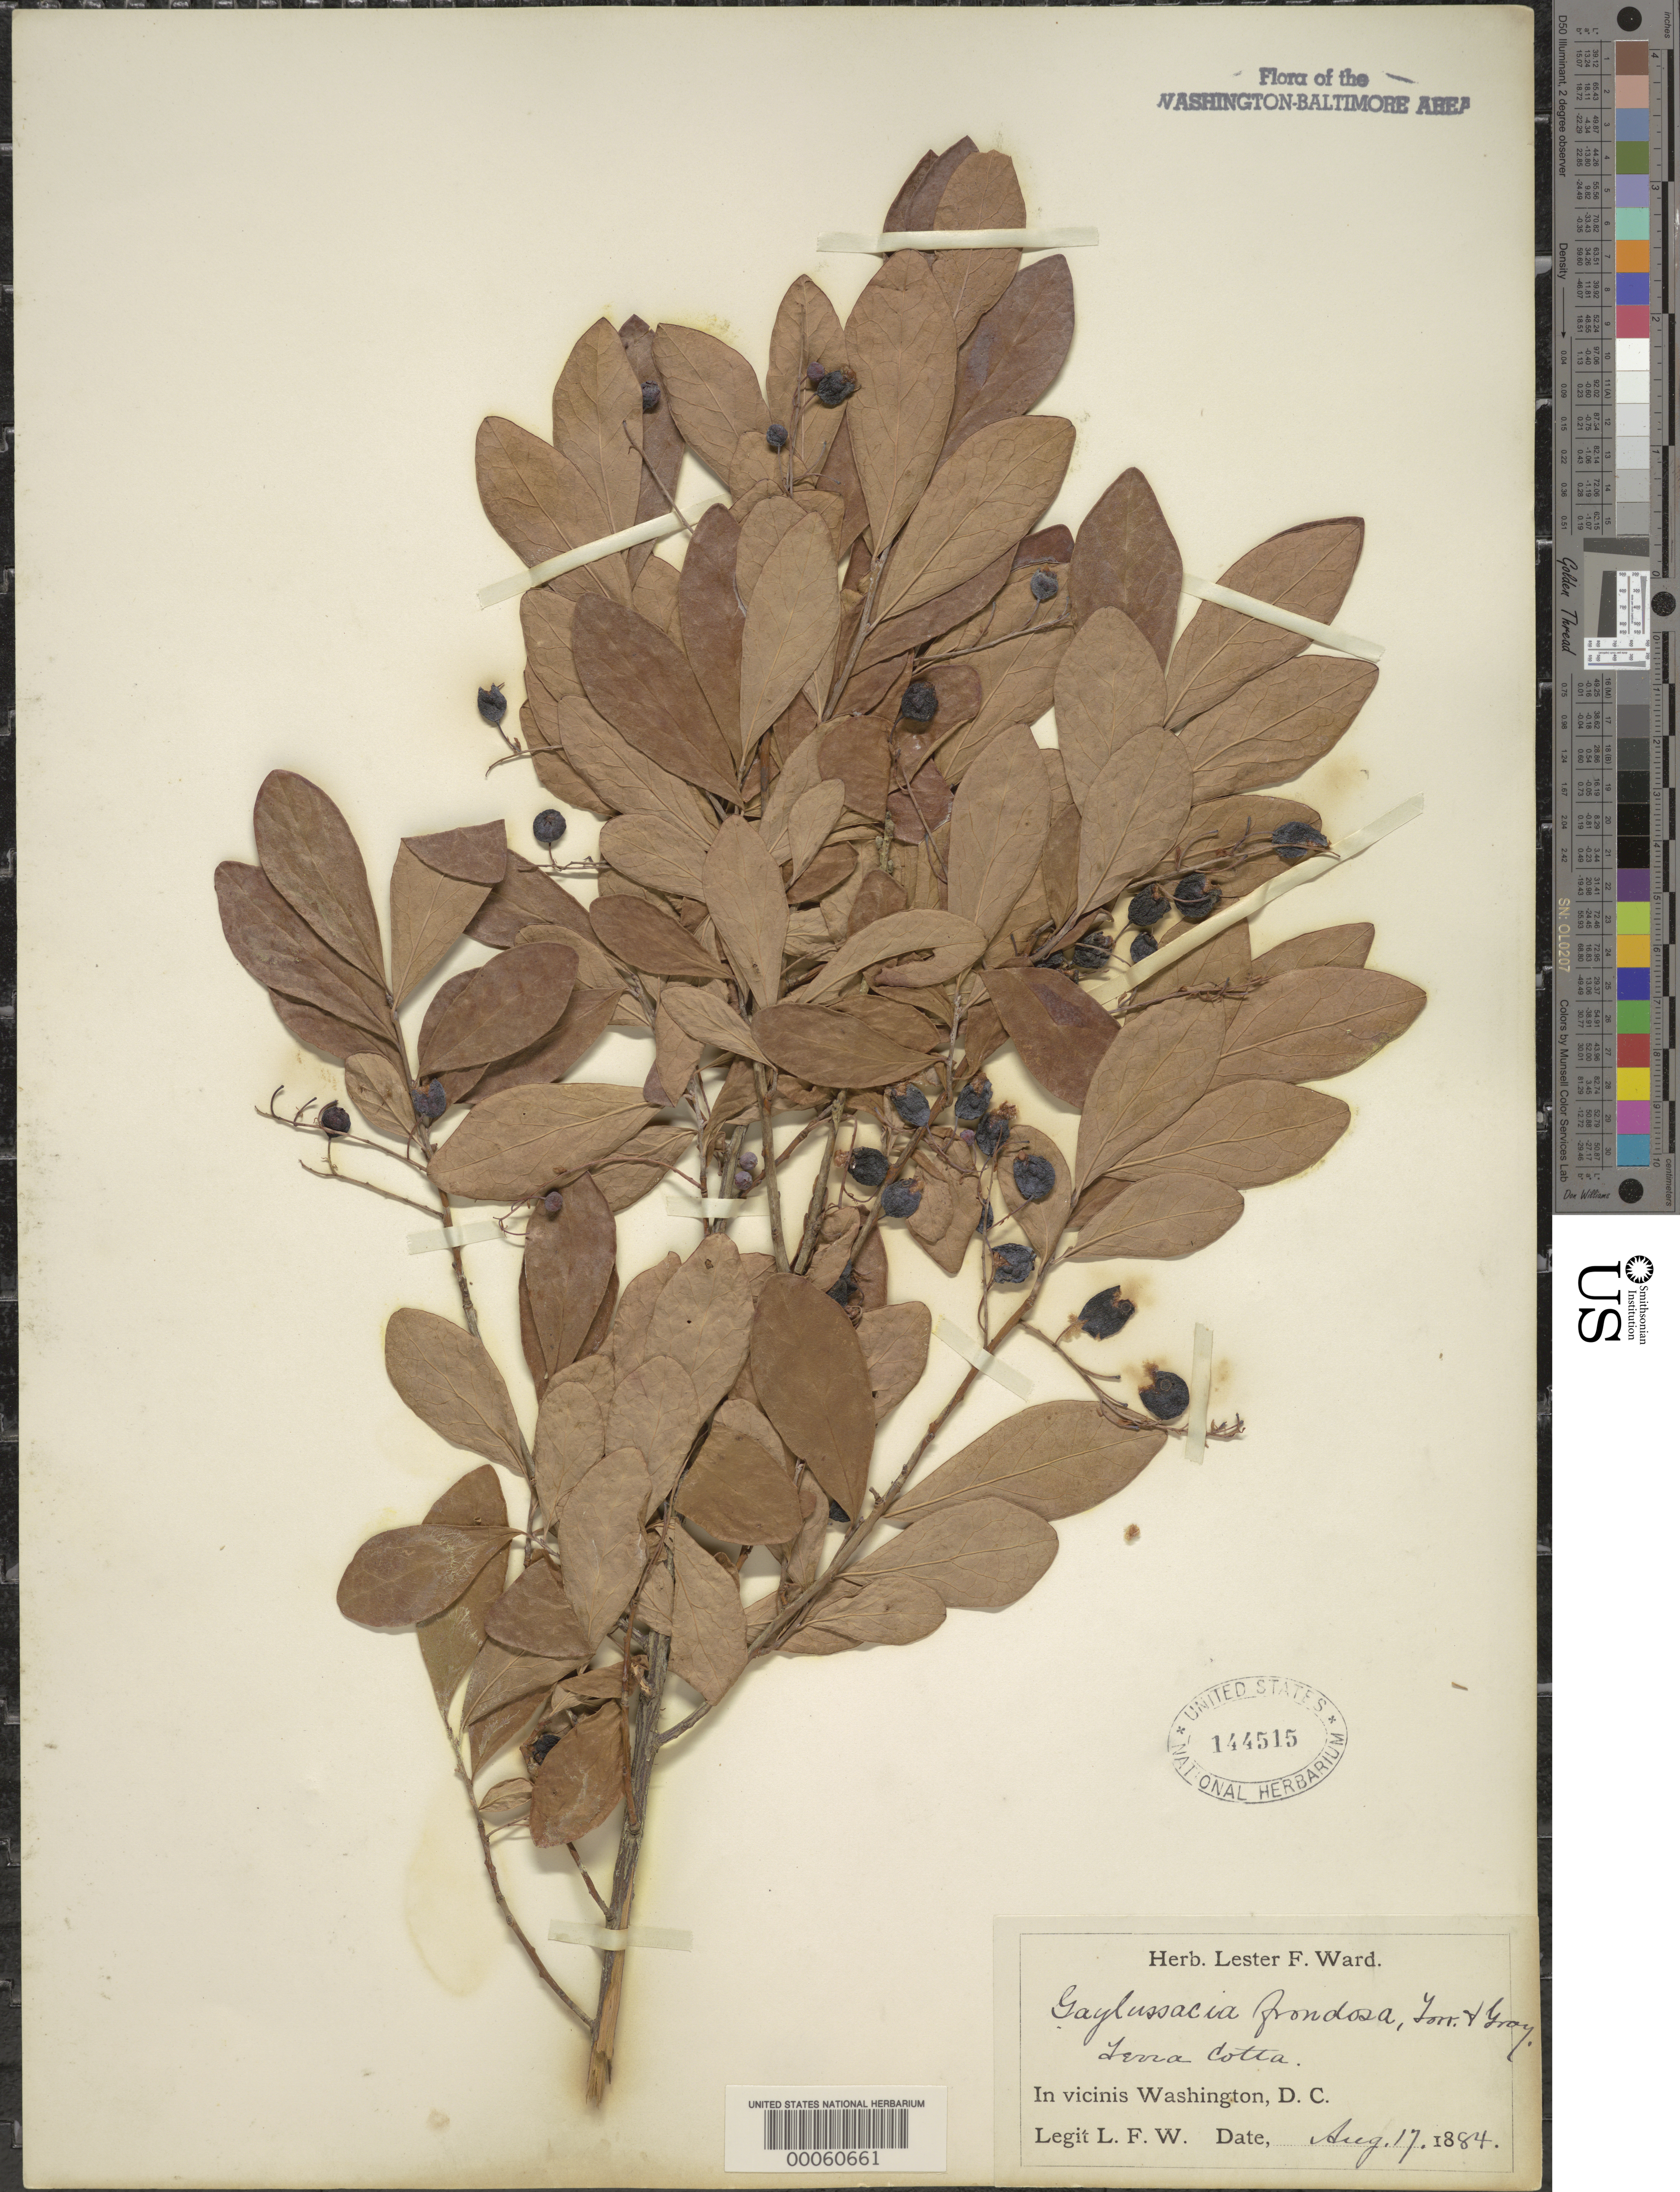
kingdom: Plantae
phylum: Tracheophyta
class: Magnoliopsida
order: Ericales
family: Ericaceae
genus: Gaylussacia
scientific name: Gaylussacia frondosa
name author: (L.) Torr. & A. Gray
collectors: L. F. Ward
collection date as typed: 17 Aug 1884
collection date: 1884-08-17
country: United States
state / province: District of Columbia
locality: Terra Cotta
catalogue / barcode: US 144515